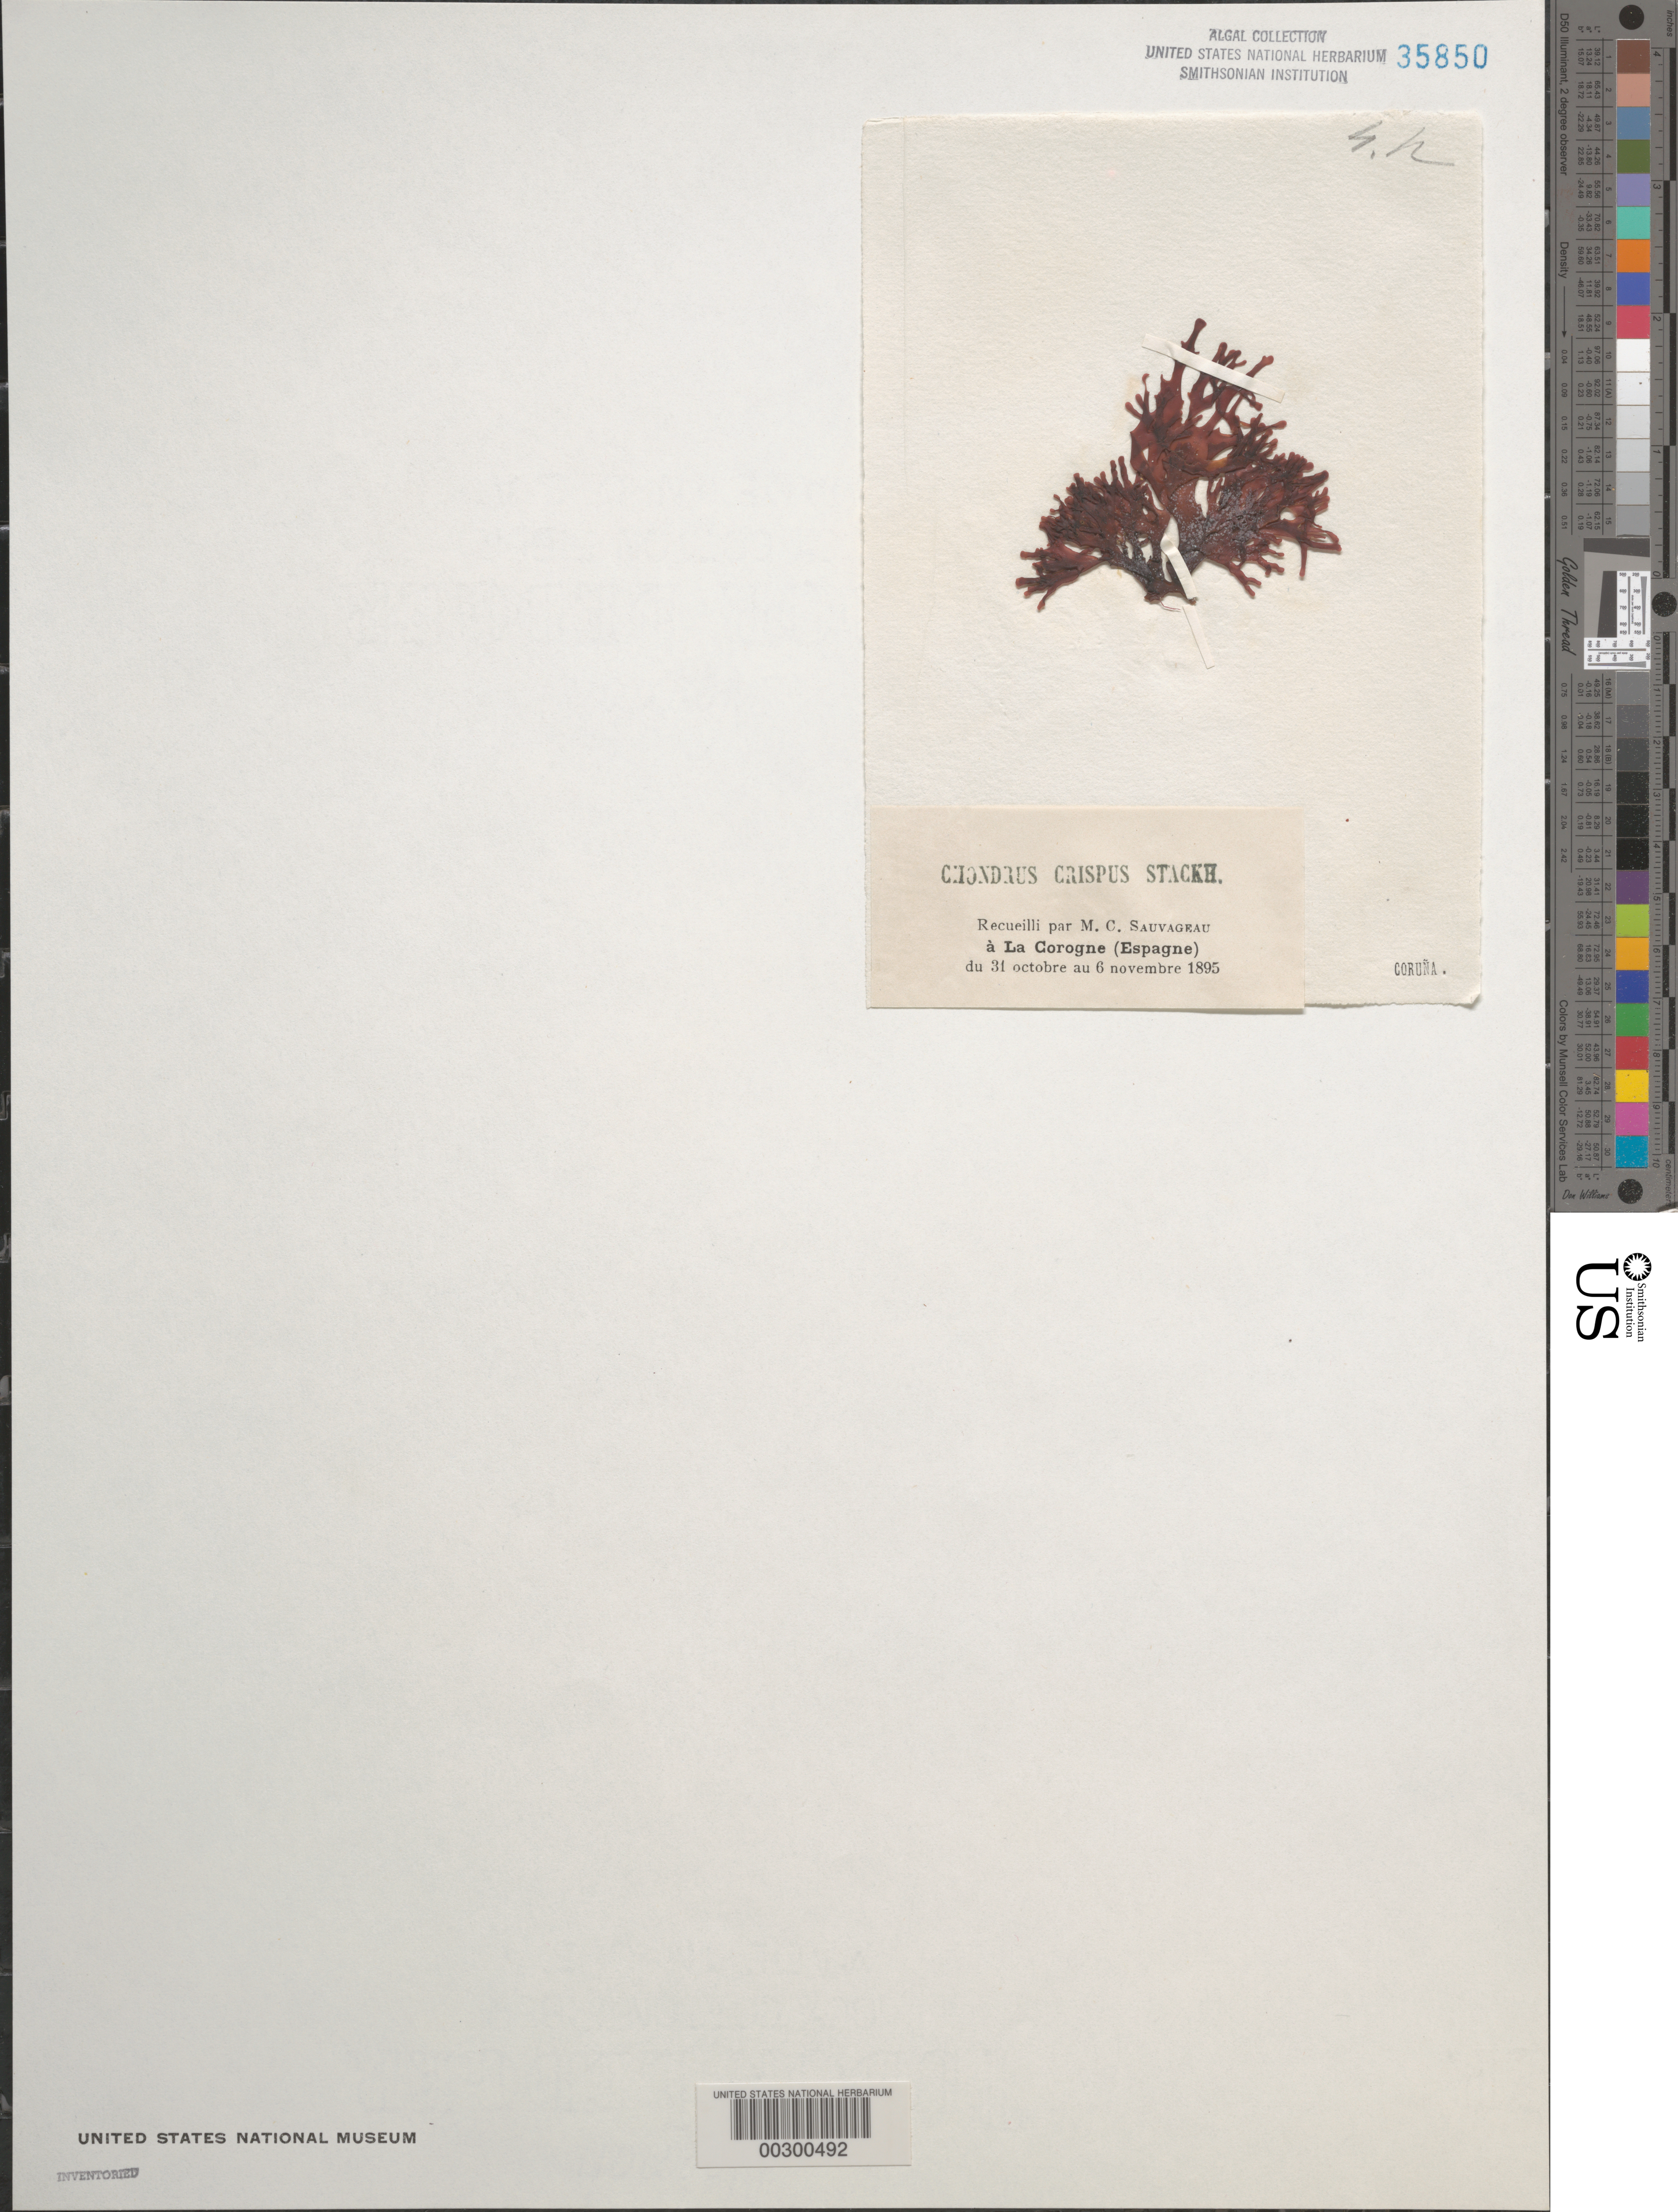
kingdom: Plantae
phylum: Rhodophyta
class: Florideophyceae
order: Gigartinales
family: Gigartinaceae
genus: Chondrus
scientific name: Chondrus crispus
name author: Stackh.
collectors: C. F. Sauvageau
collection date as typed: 31 Oct 1895 TO 06 Nov 1895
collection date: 1895-10-31/1895-11-06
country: Spain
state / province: Galicia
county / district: La Coruna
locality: La coruna (la corogne)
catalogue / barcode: US 35850